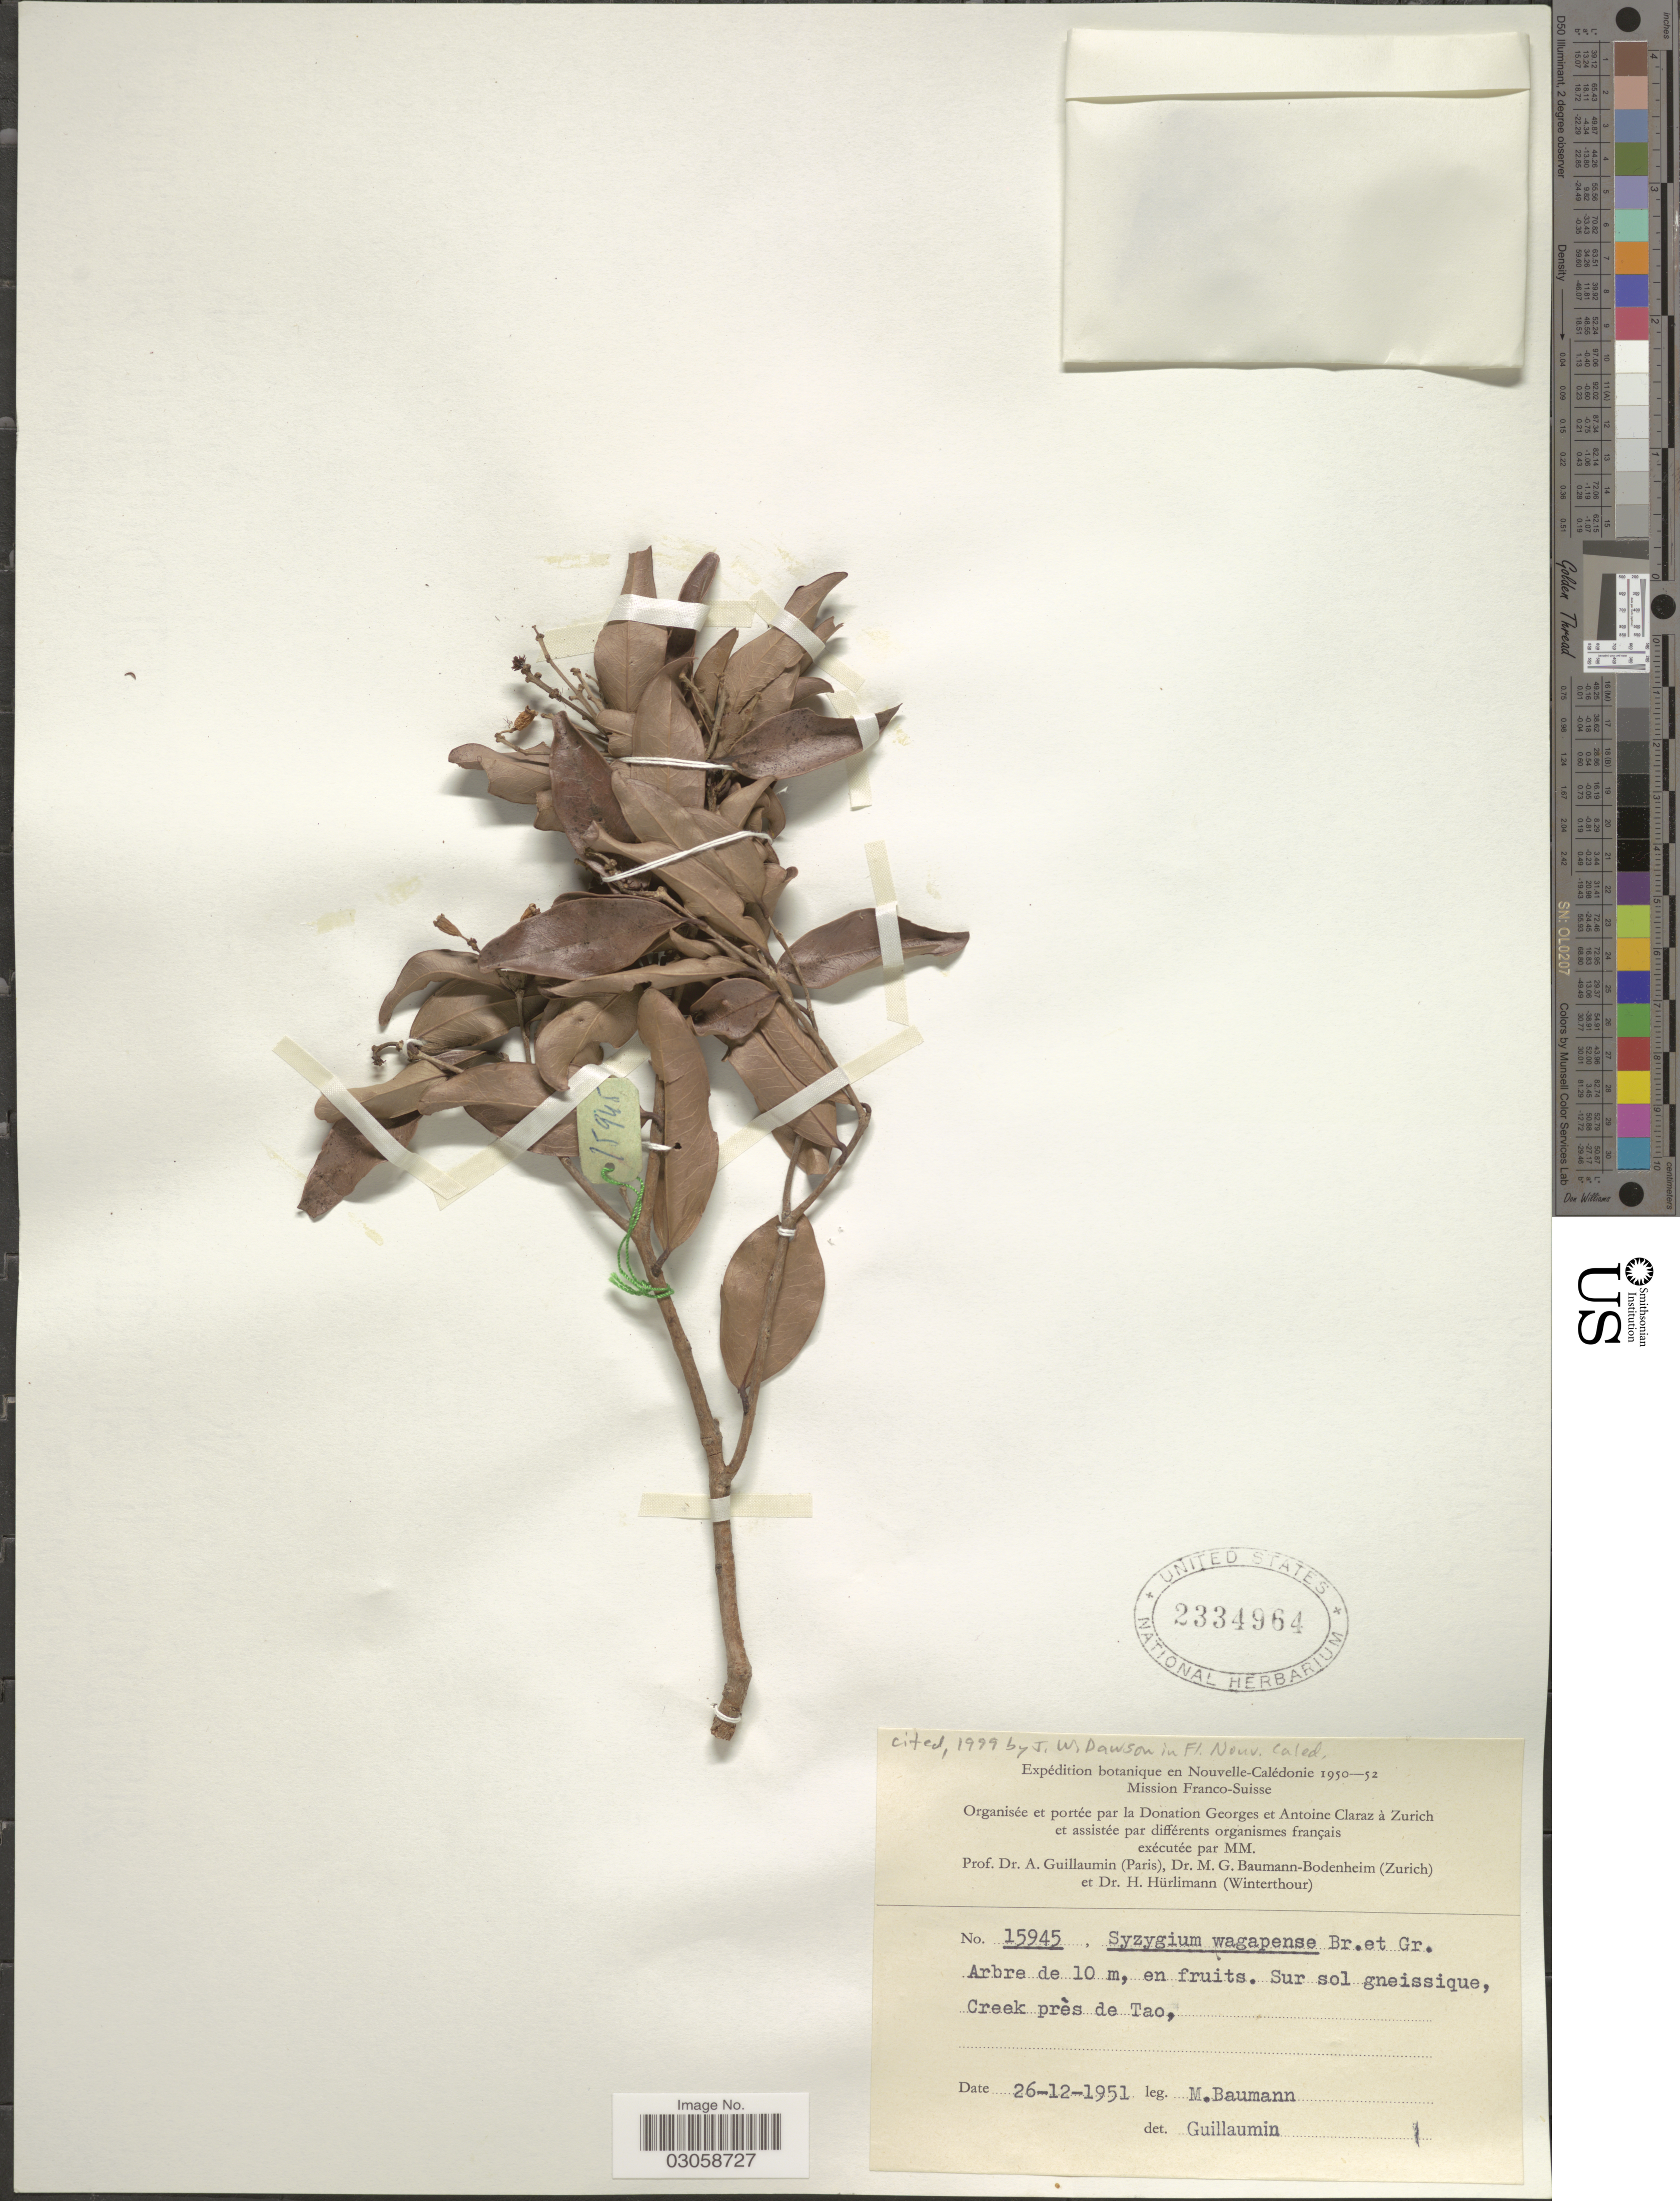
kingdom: Plantae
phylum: Tracheophyta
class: Magnoliopsida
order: Myrtales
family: Myrtaceae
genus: Syzygium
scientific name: Syzygium wagapense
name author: Brongn. & Gris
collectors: M. G. Baumann-Bodenheim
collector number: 15945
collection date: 1951-12-26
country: New Caledonia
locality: Nouvelle-Calédonie. Sur sol gneissique, Creek près de Tao.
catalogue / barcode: US 2334964